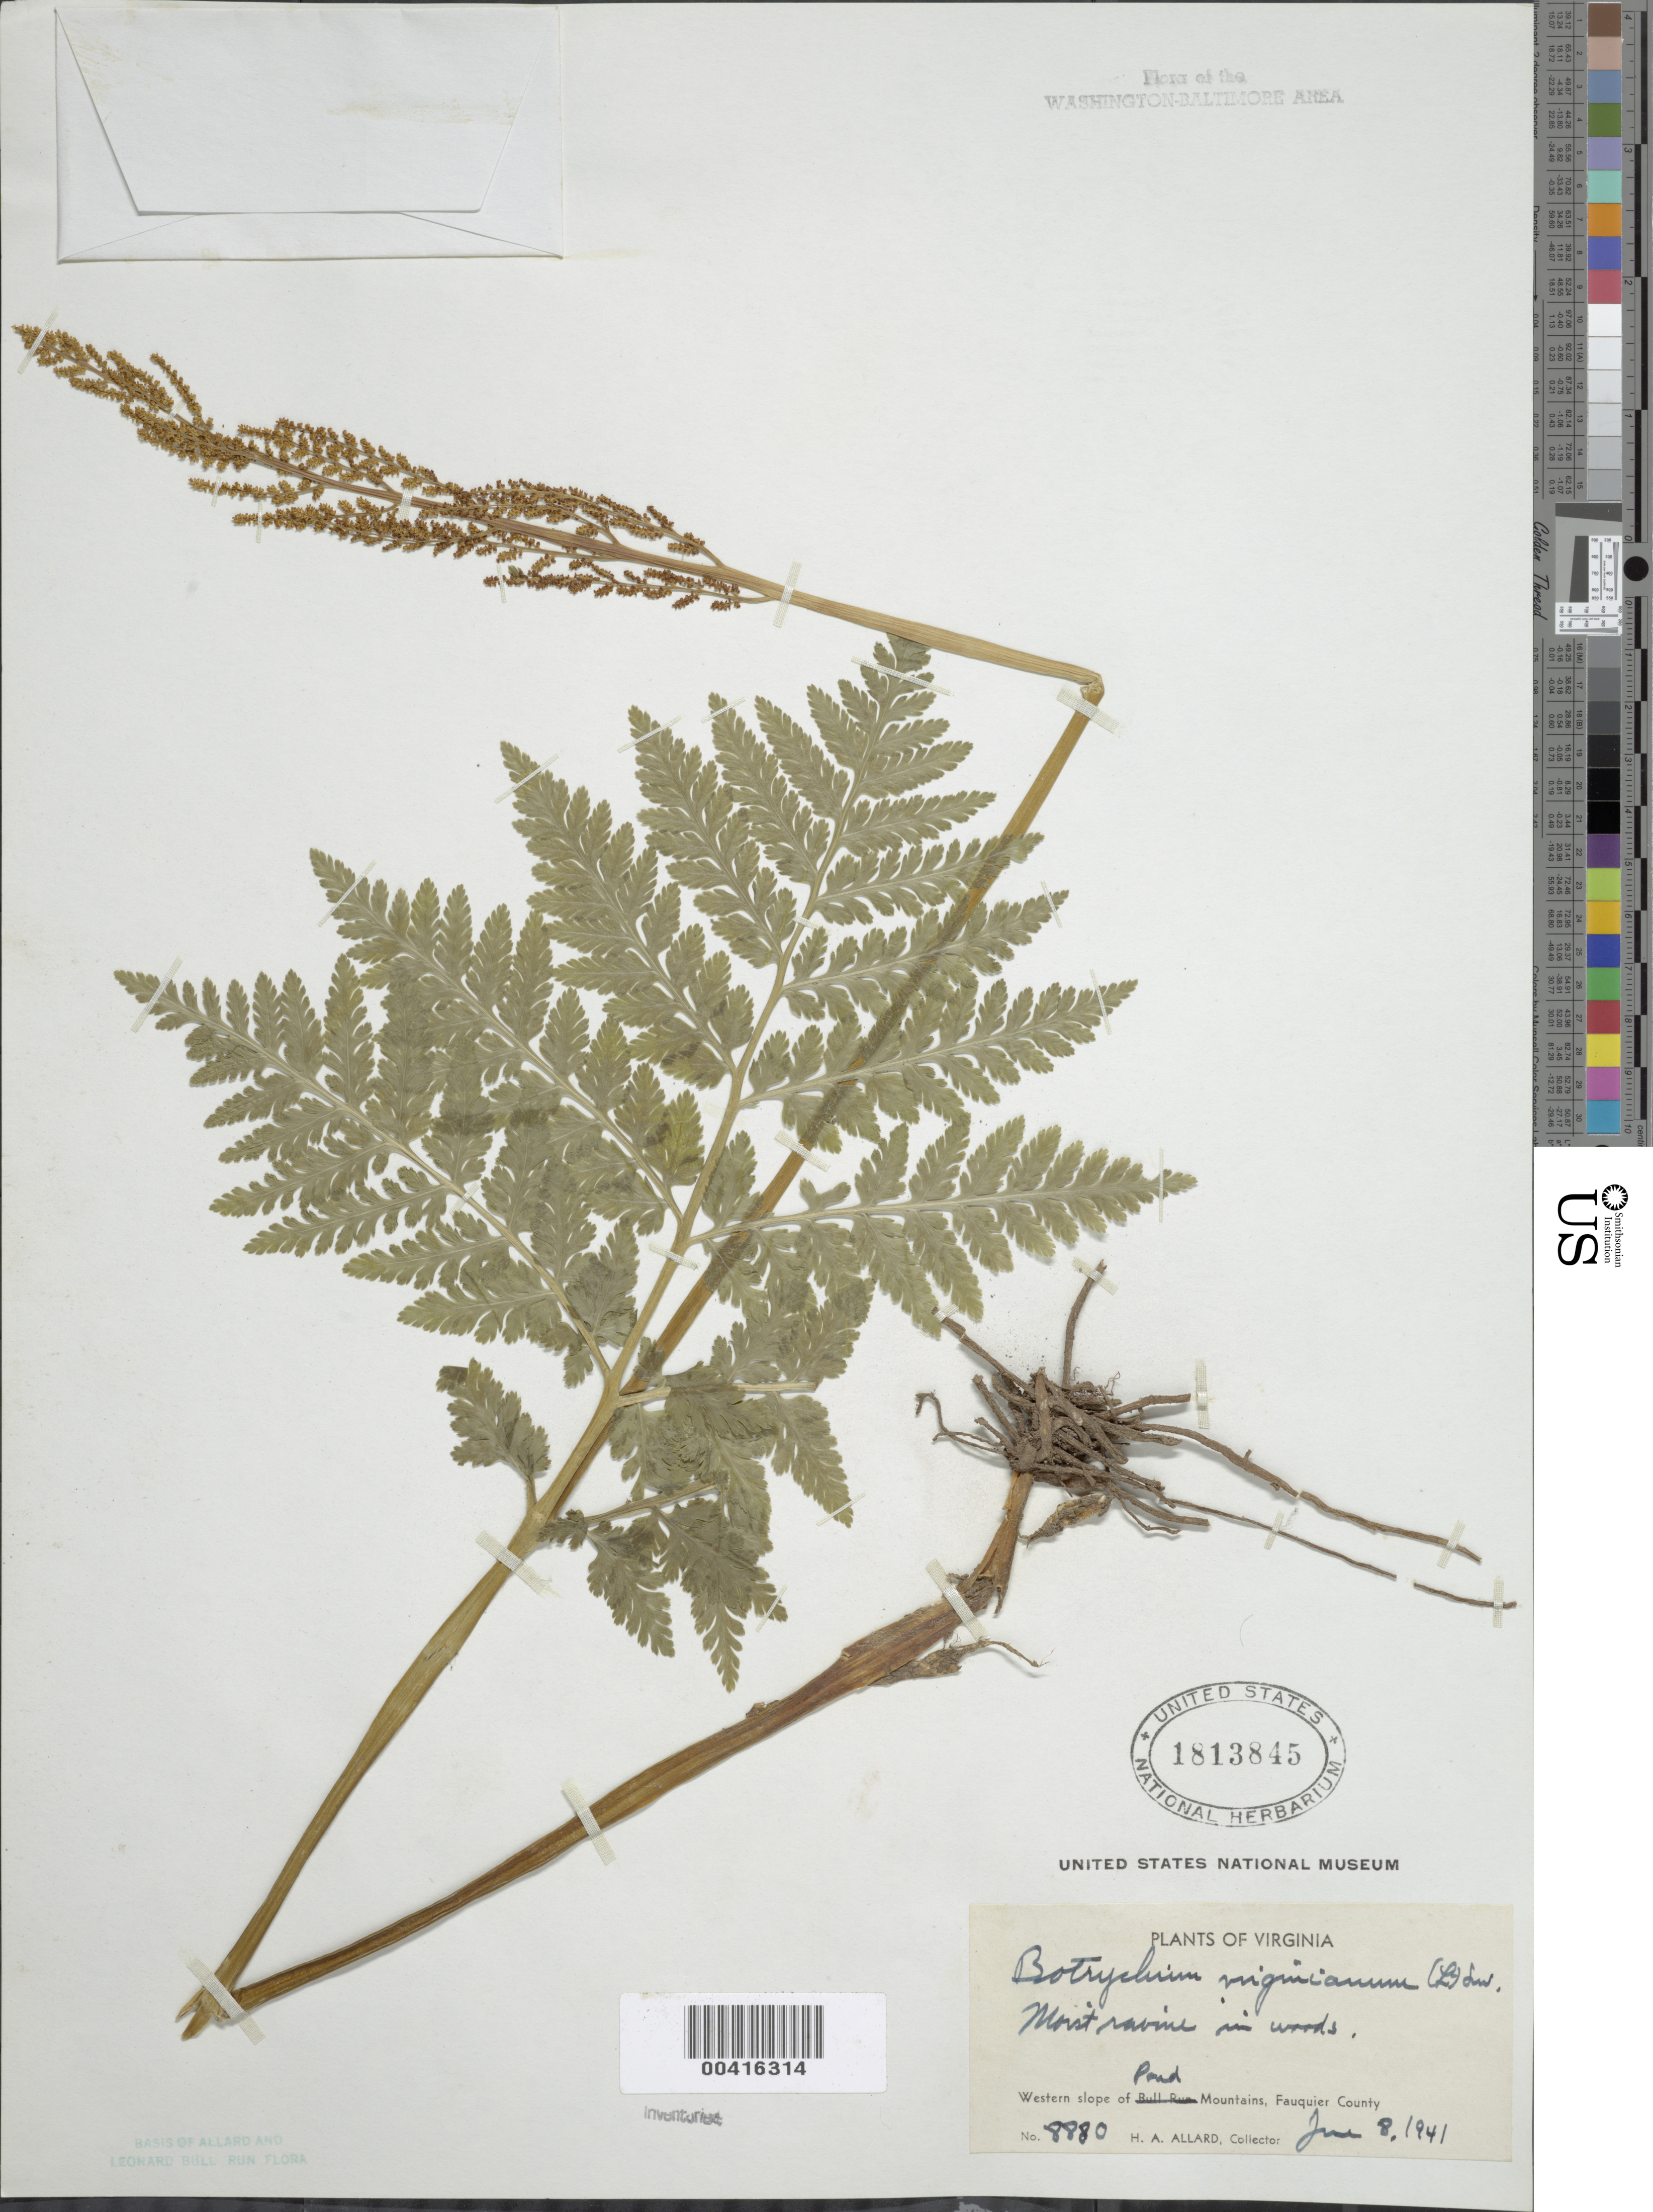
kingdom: Plantae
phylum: Tracheophyta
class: Polypodiopsida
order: Ophioglossales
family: Ophioglossaceae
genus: Botrychium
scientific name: Botrychium virginianum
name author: (L.) Sw.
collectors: H. A. Allard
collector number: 8880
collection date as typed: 08 Jun 1941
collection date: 1941-06-08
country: United States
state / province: Virginia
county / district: Fauquier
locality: Pond Mountains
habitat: Moist ravine in woods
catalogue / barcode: US 1813845